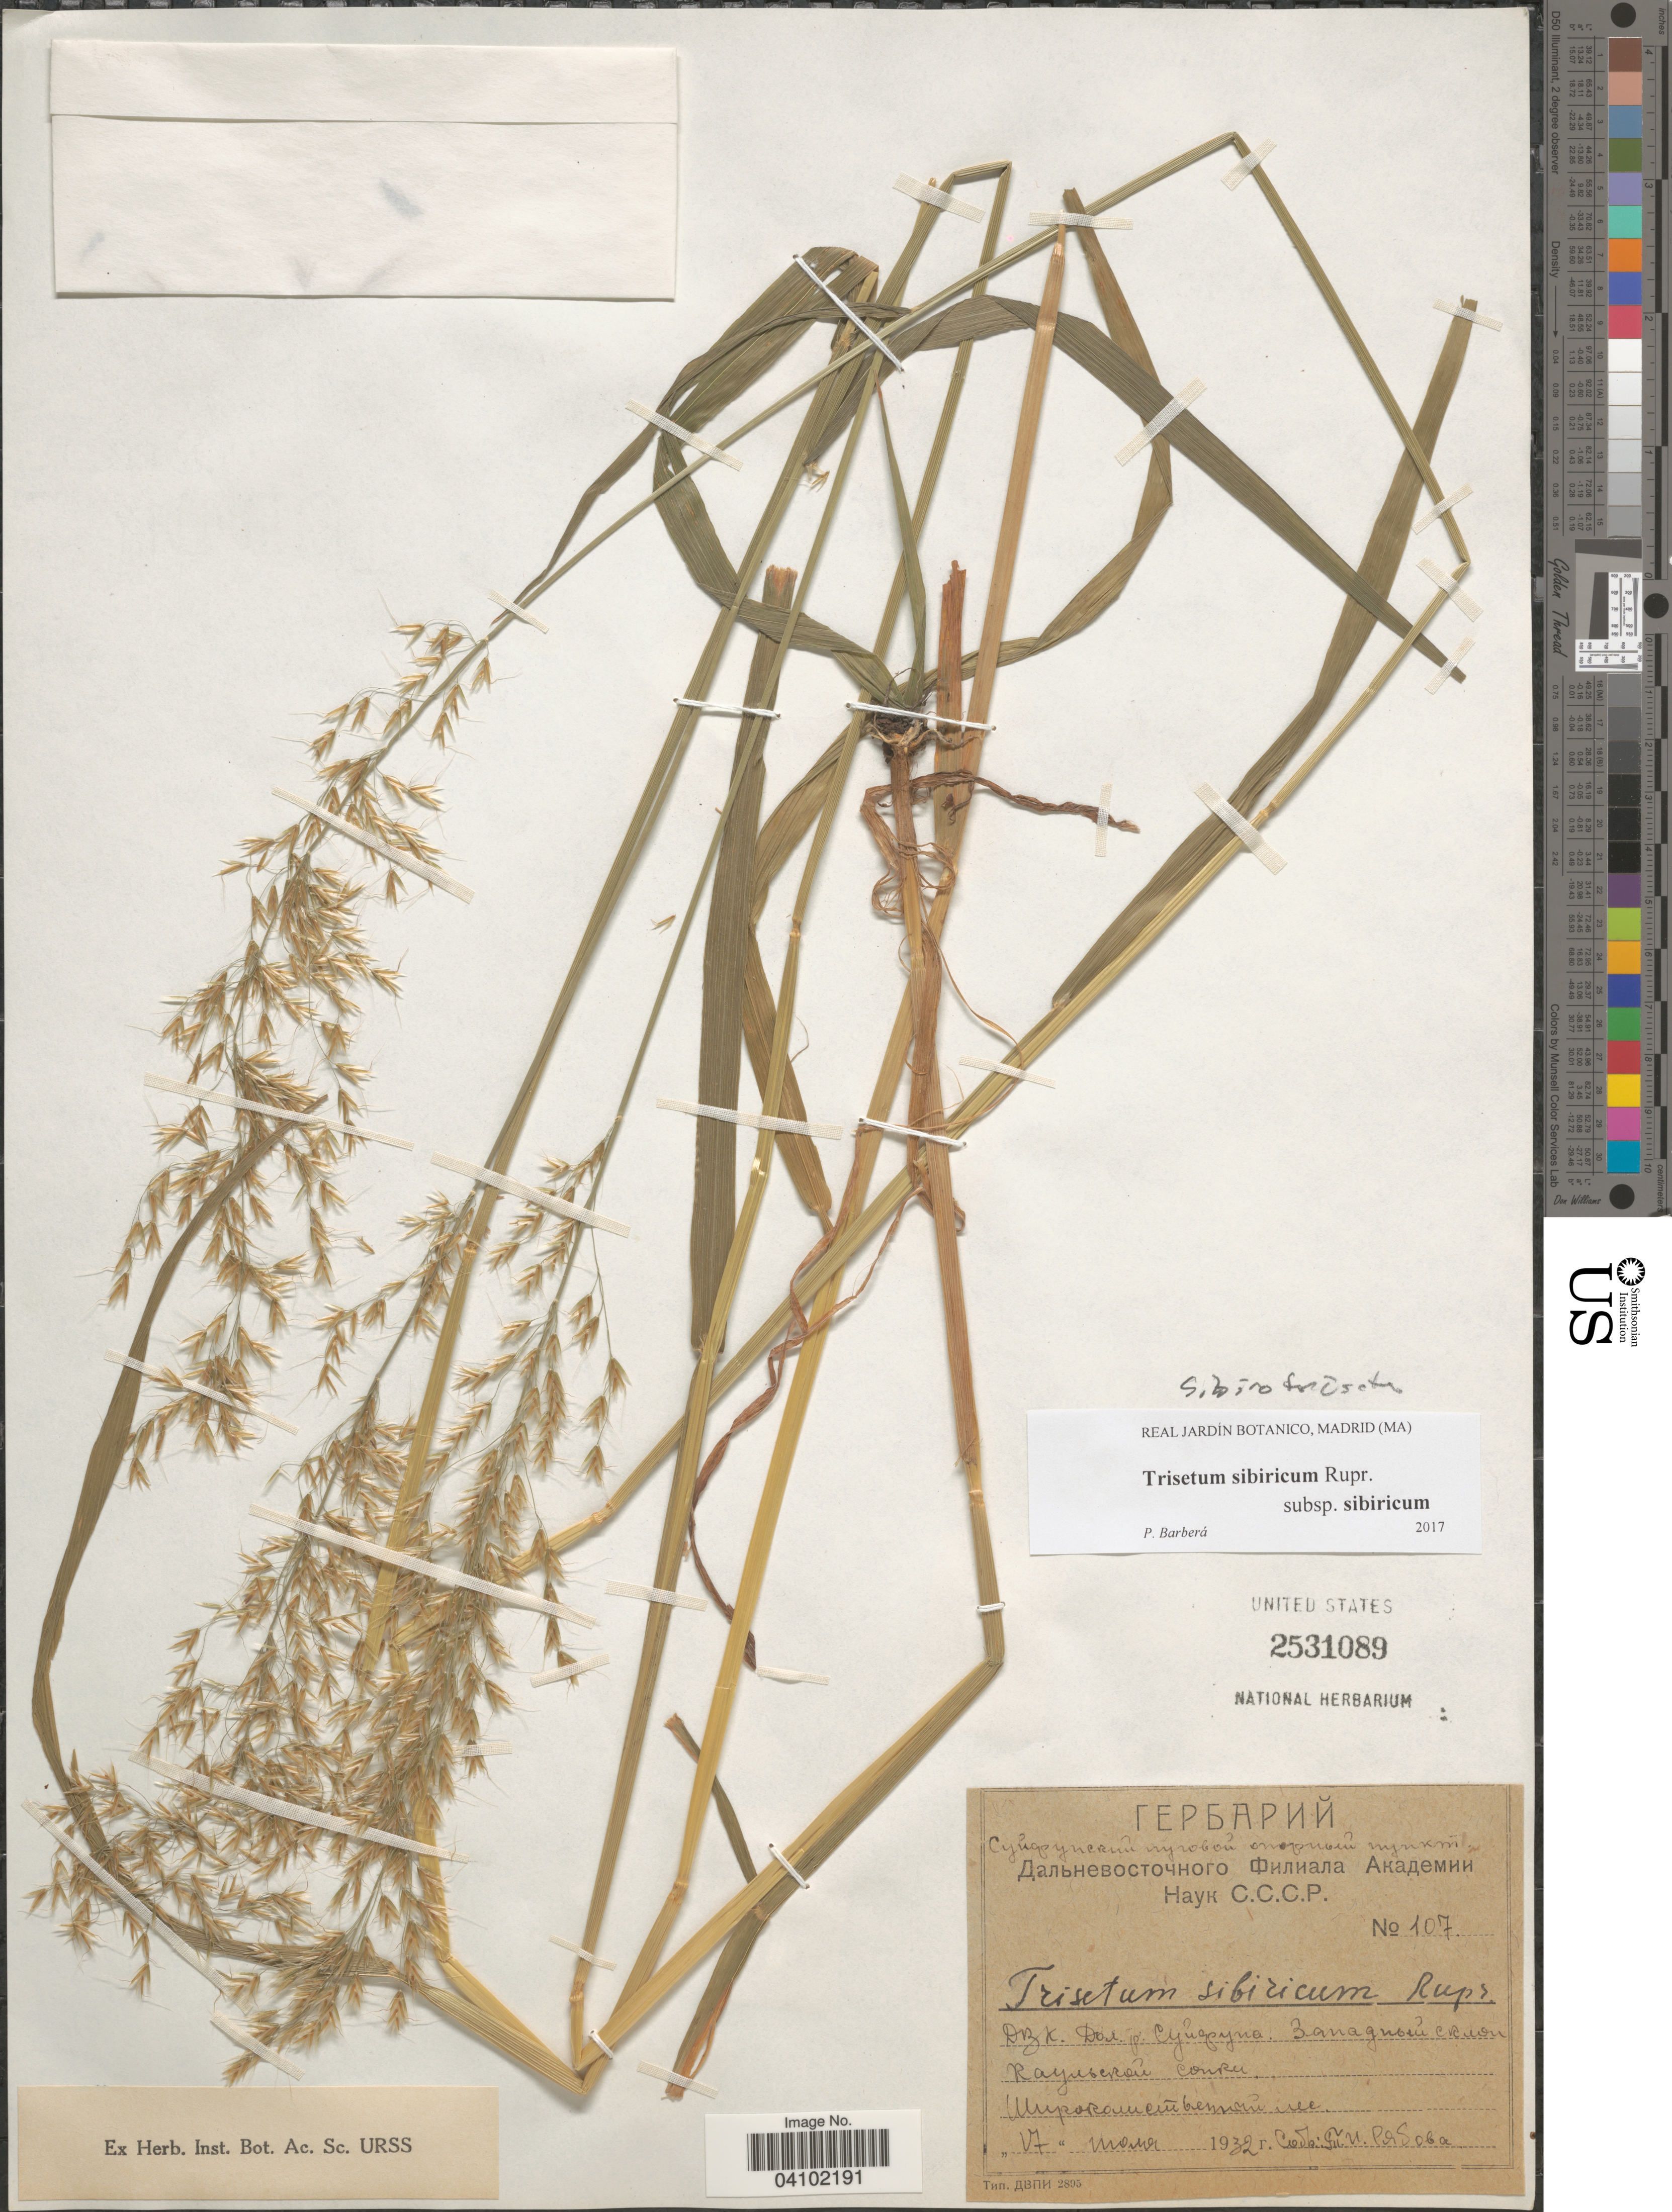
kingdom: Plantae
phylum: Tracheophyta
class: Liliopsida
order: Poales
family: Poaceae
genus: Sibirotrisetum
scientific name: Sibirotrisetum sibiricum (Rupr.) P. Barberá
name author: (Rupr.) Barberá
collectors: X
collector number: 107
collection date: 1932-07-17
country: Russian Federation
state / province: Primorsky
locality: Valley of river Suifun, western slope of Kaulskaya Sopka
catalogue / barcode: US 2531089